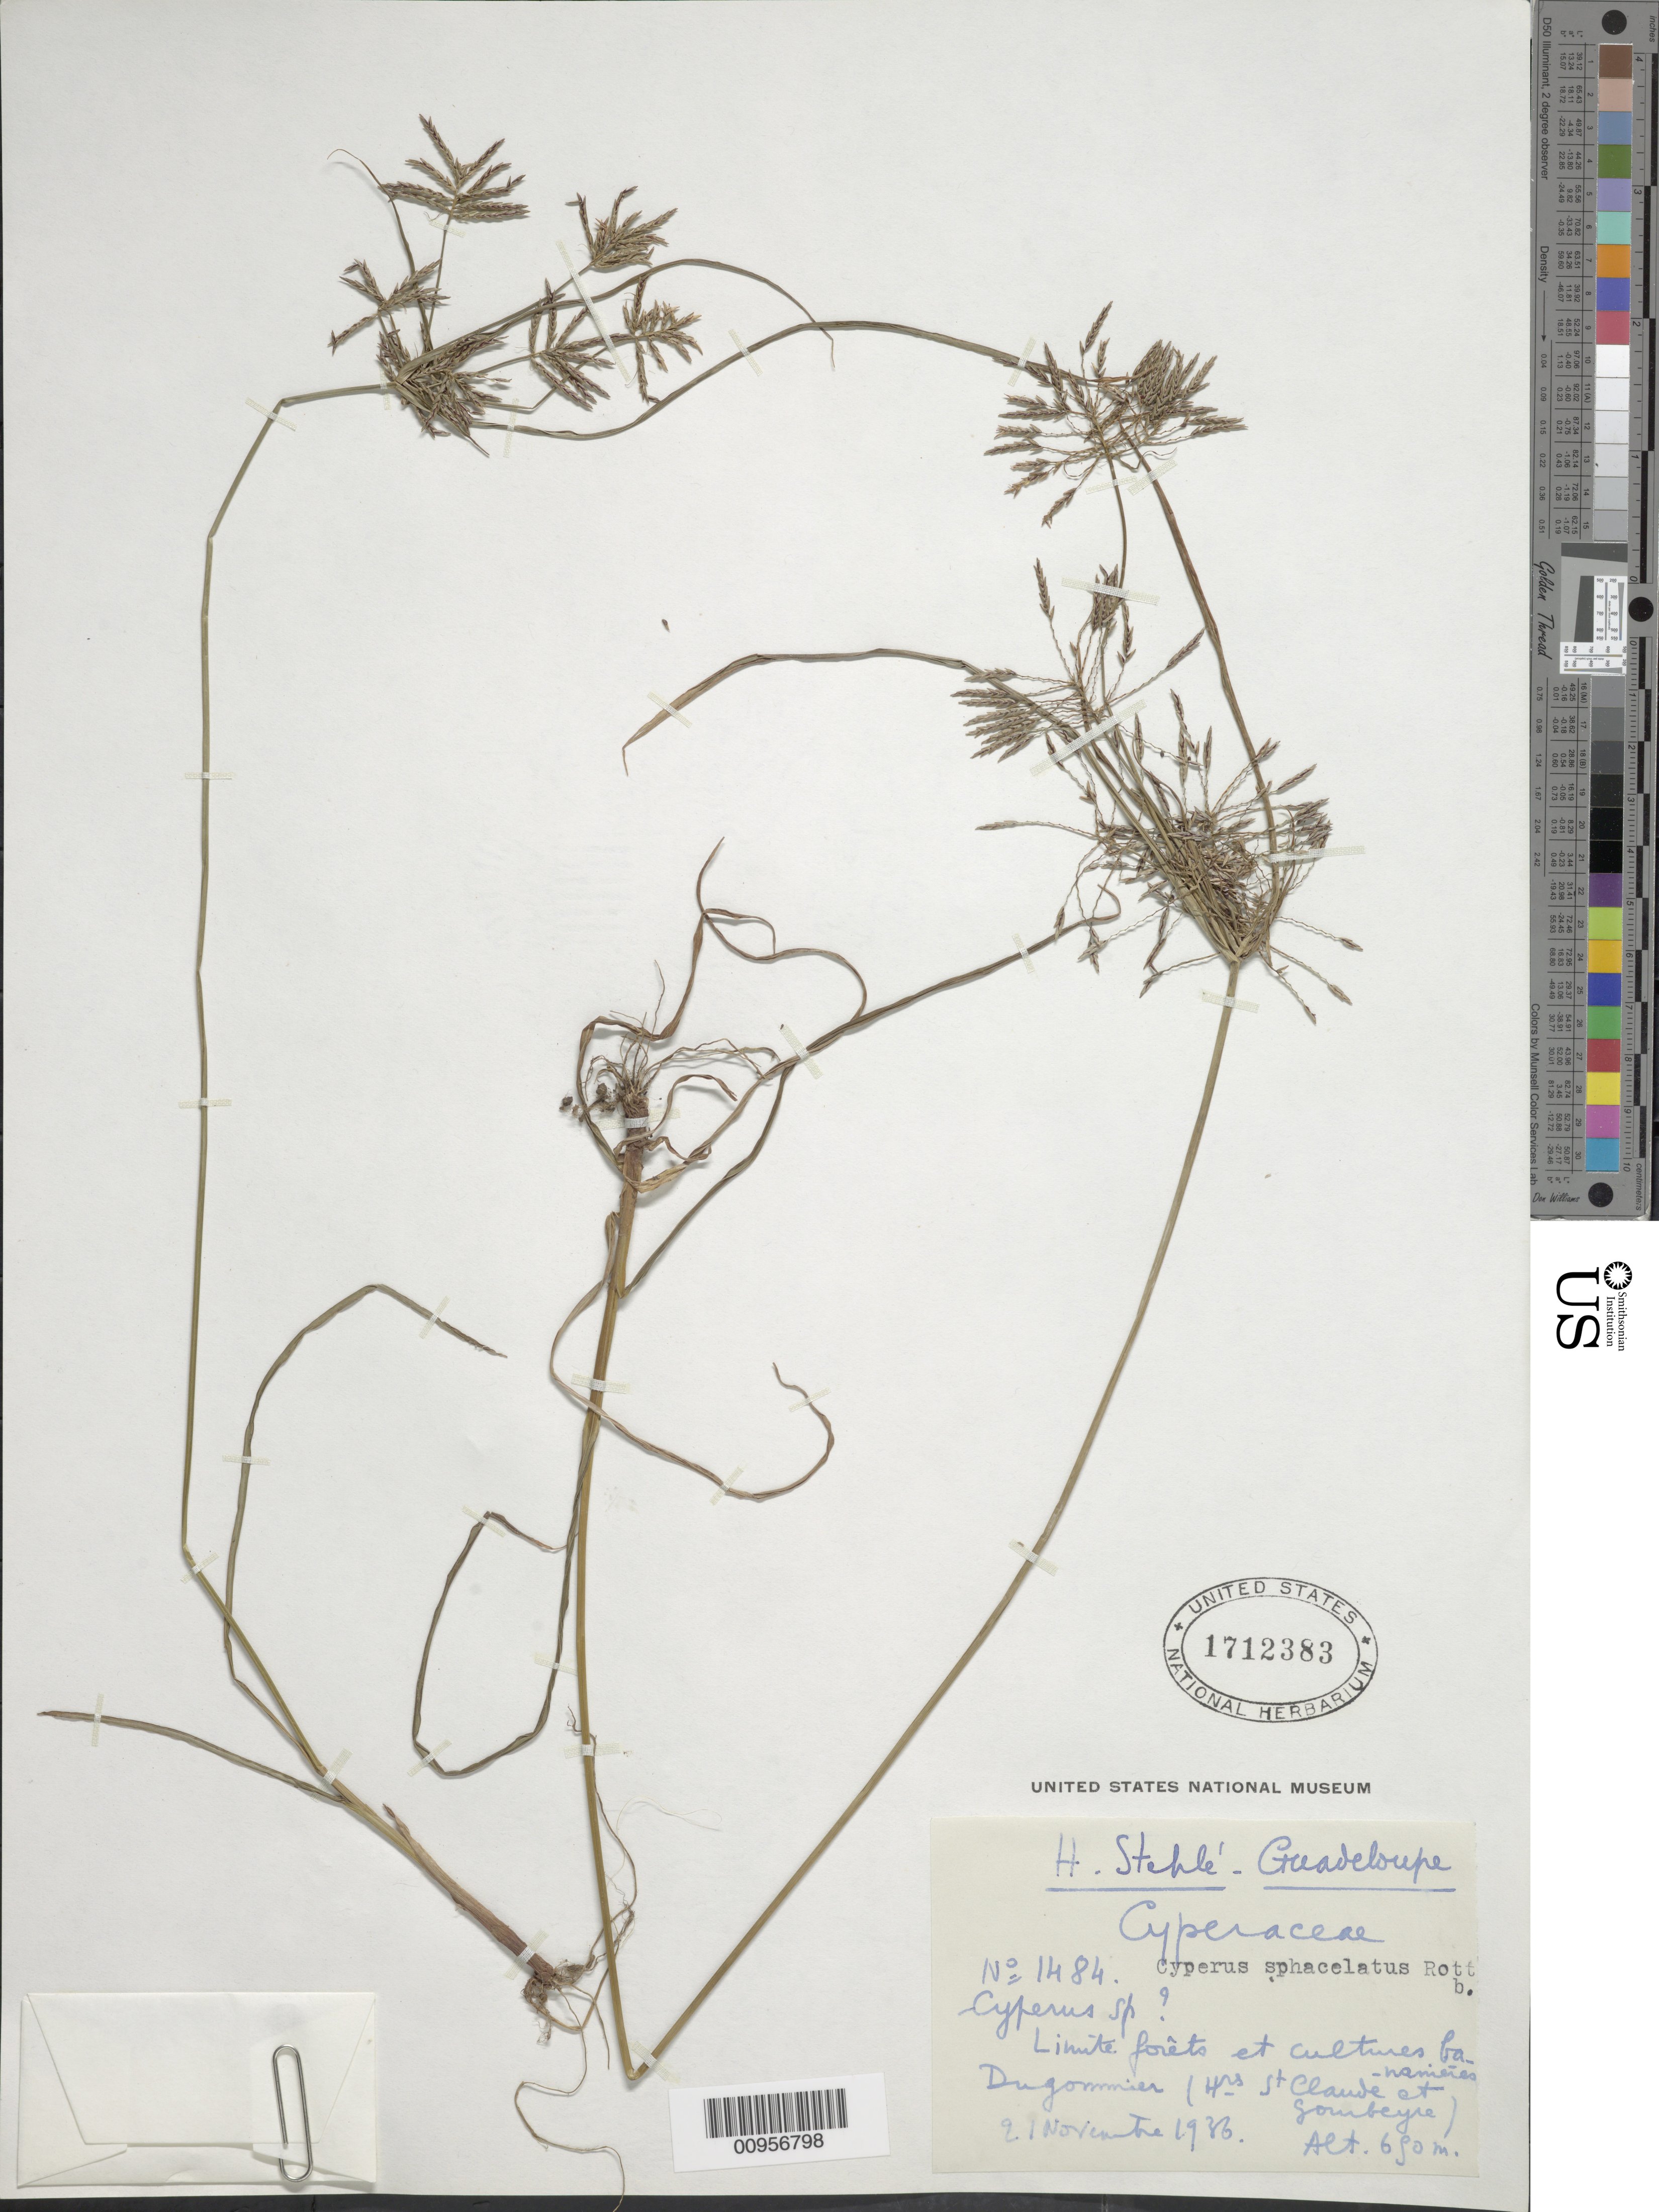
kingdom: Plantae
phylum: Tracheophyta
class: Liliopsida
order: Poales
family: Cyperaceae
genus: Cyperus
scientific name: Cyperus sphacelatus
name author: Rottb.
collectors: H. Stehlé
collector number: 1484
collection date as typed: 21 Nov 1936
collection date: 1936-11-21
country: Guadeloupe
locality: limite forêts et cultures bananieres, Dugommier" (hauteur St. Claude et Gourbeyre)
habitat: Limite forêts et cultures bananieres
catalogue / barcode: US 1712383